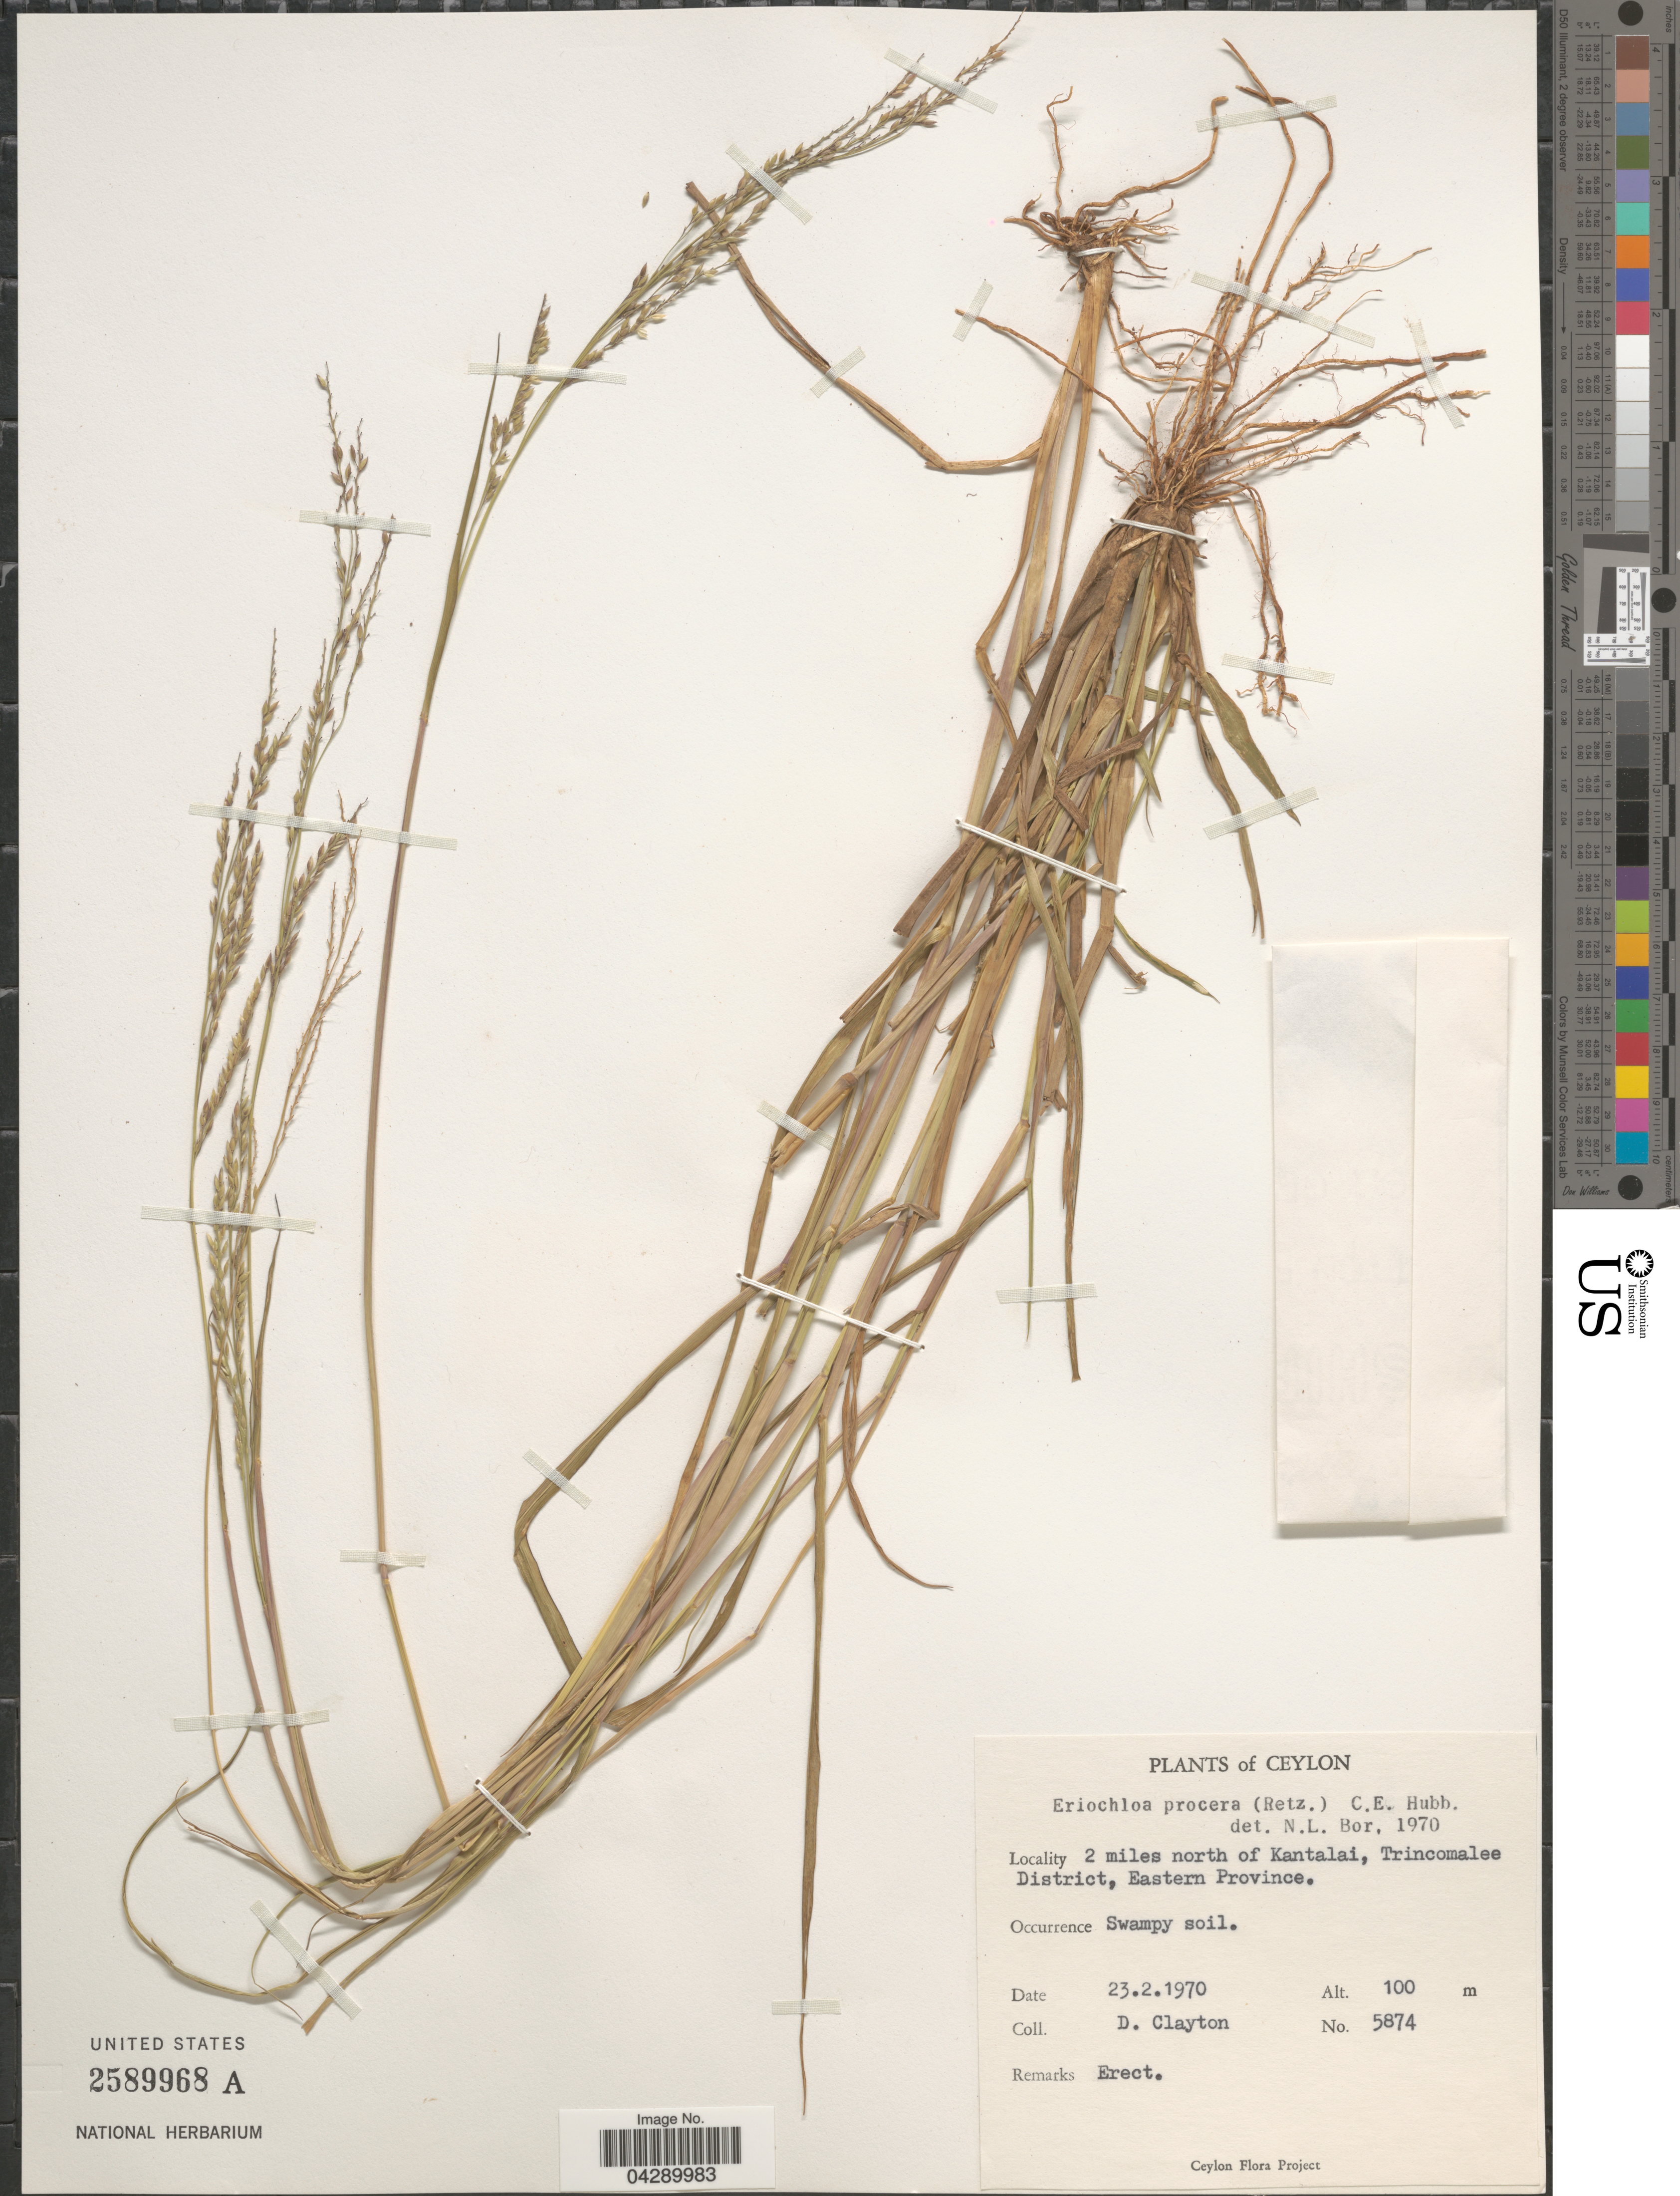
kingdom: Plantae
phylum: Tracheophyta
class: Liliopsida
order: Poales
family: Poaceae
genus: Eriochloa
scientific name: Eriochloa procera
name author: (Retz.) C.E. Hubb.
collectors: D. Clayton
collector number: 5874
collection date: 1970-02-23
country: Sri Lanka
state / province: Eastern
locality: Ceylon. 2 miles north of Kantalai, Trincomalee District.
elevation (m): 100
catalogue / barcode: US 2589968A